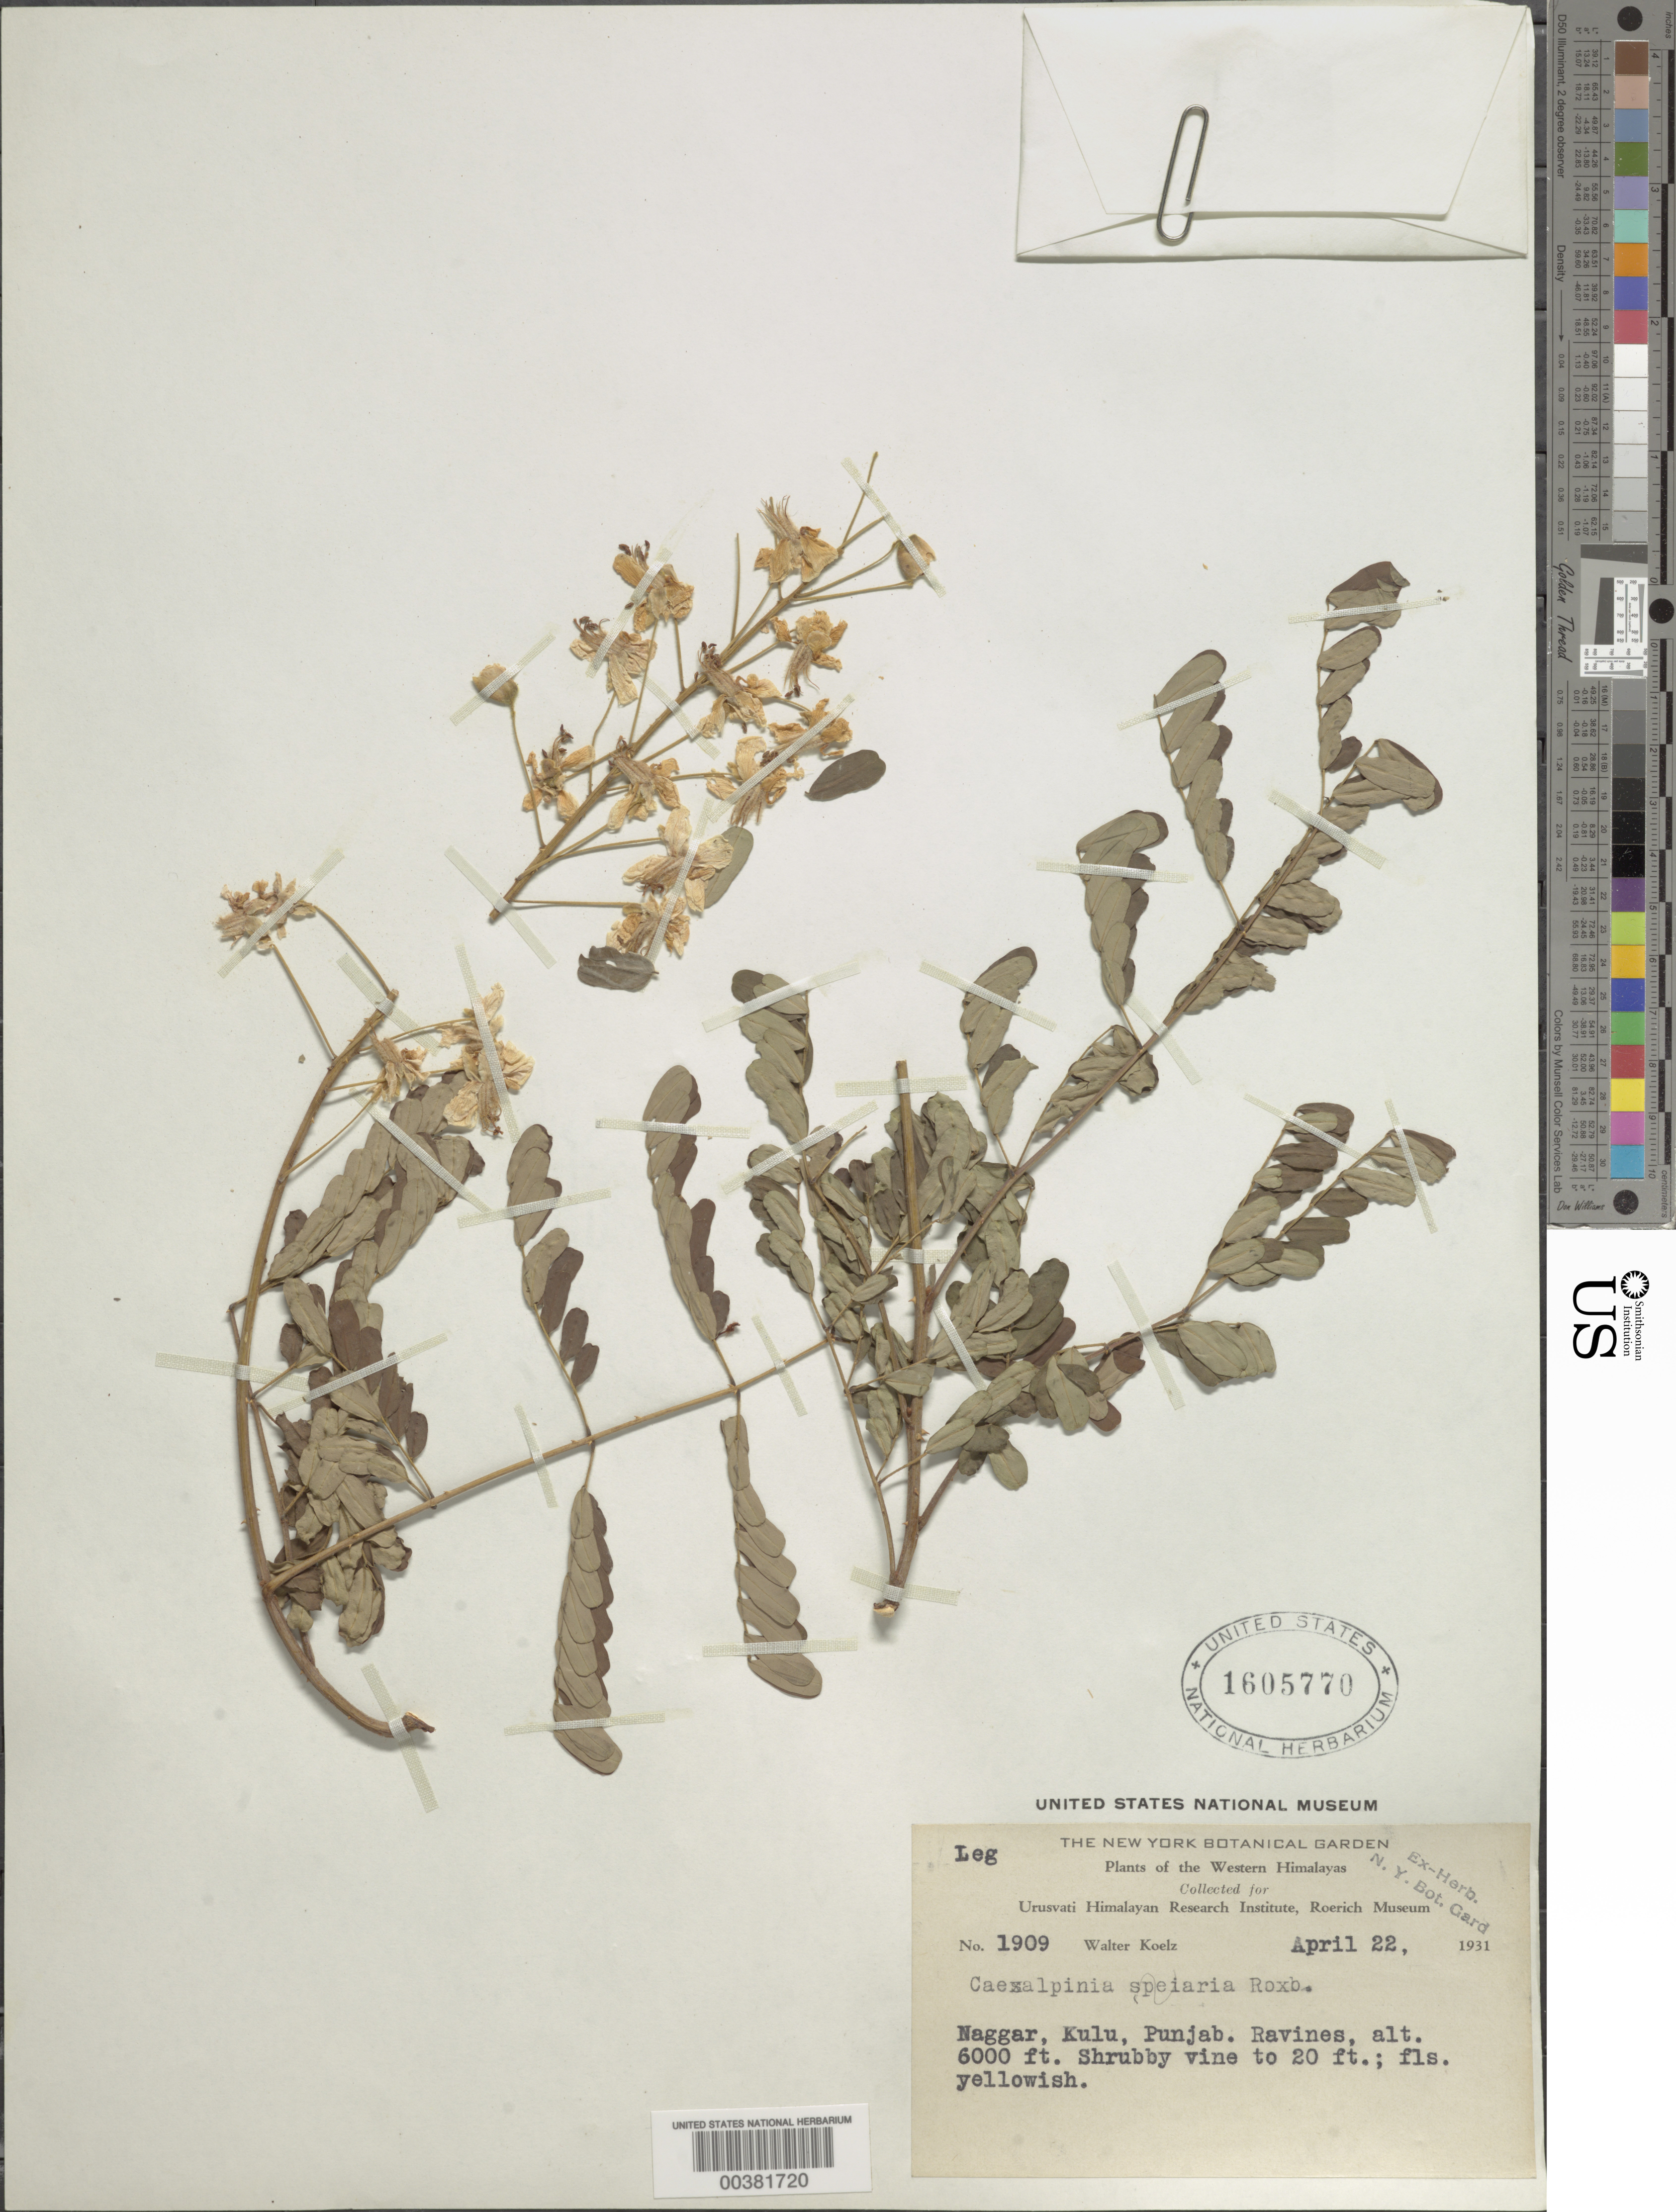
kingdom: Plantae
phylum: Tracheophyta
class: Magnoliopsida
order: Fabales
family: Fabaceae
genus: Biancaea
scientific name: Biancaea decapetala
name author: (Roth) O. Deg.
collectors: W. N. Koelz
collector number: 1909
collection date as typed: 22 Apr 1931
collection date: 1931-04-22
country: India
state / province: Punjab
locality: Naggar, kulu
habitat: Ravines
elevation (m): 1829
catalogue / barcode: US 1605770